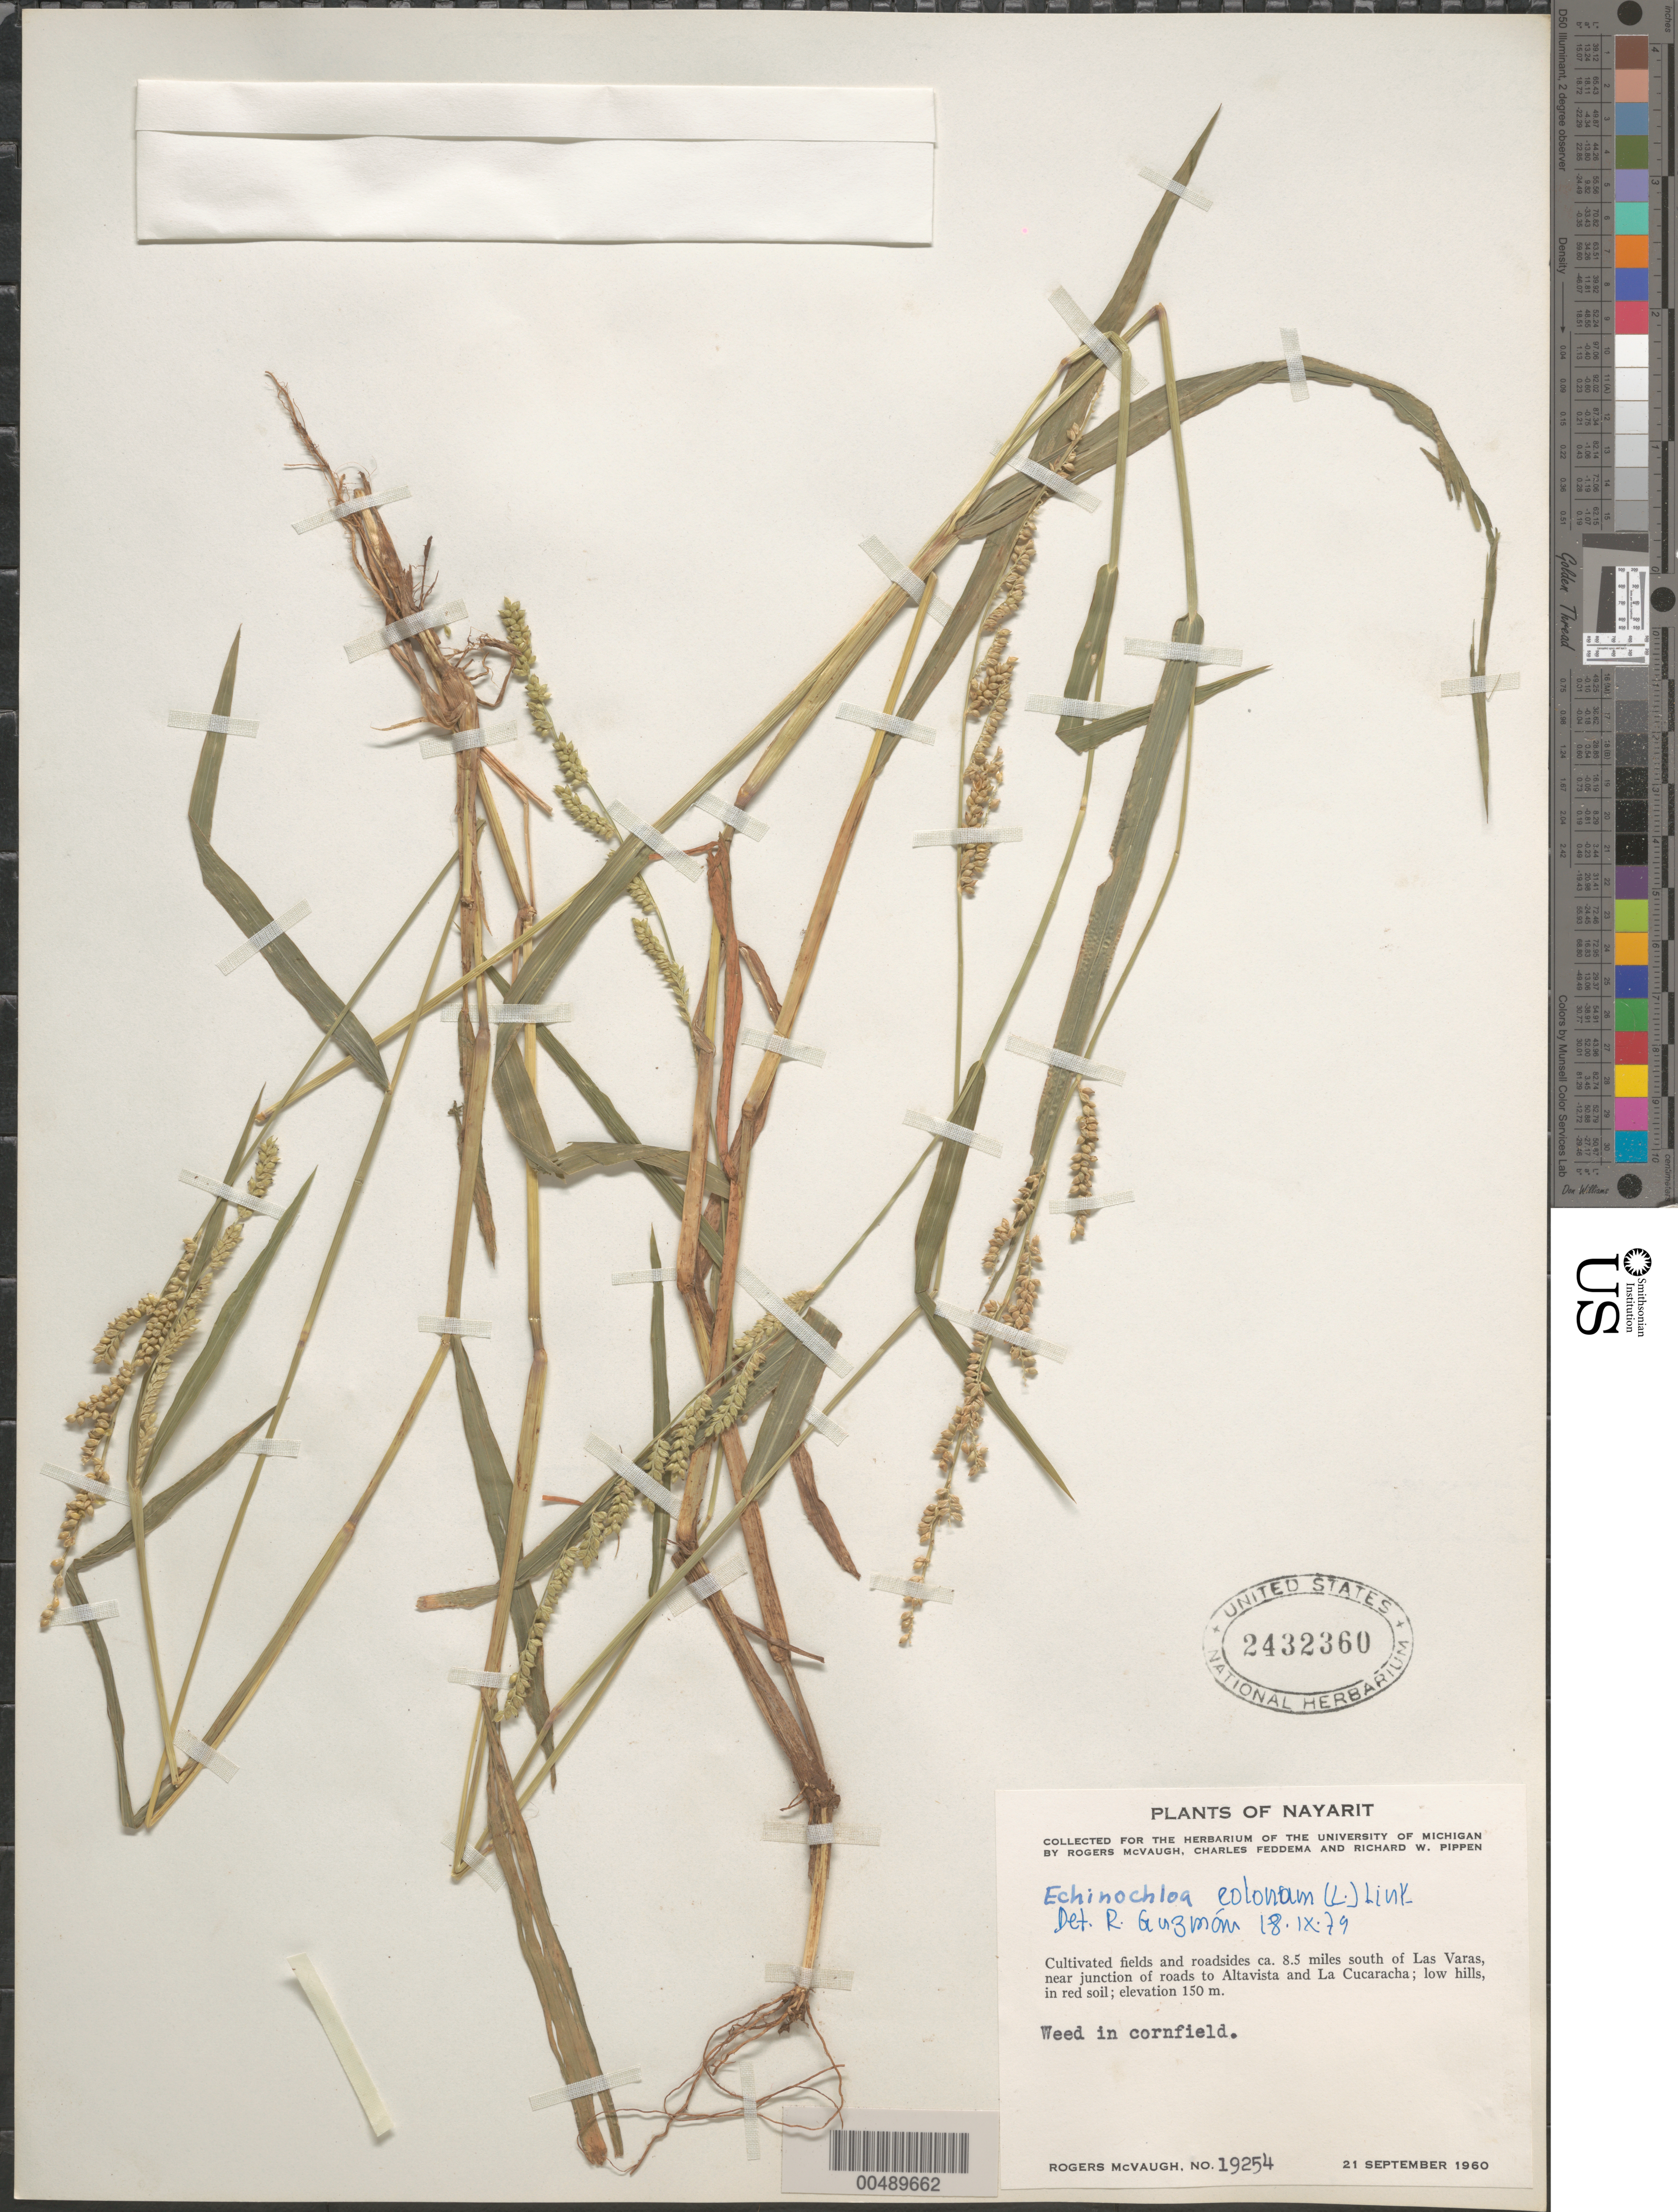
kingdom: Plantae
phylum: Tracheophyta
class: Liliopsida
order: Poales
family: Poaceae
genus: Echinochloa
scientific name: Echinochloa colona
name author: (L.) Link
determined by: Guzmán, R.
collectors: R. McVaugh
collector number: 19254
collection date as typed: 21 Sep 1960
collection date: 1960-09-21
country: Mexico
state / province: Nayarit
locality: Ca. 8.5 mi S of Las Varas, near junction of rds to Altavista and La Cucaracha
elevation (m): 150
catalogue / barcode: US 2432360